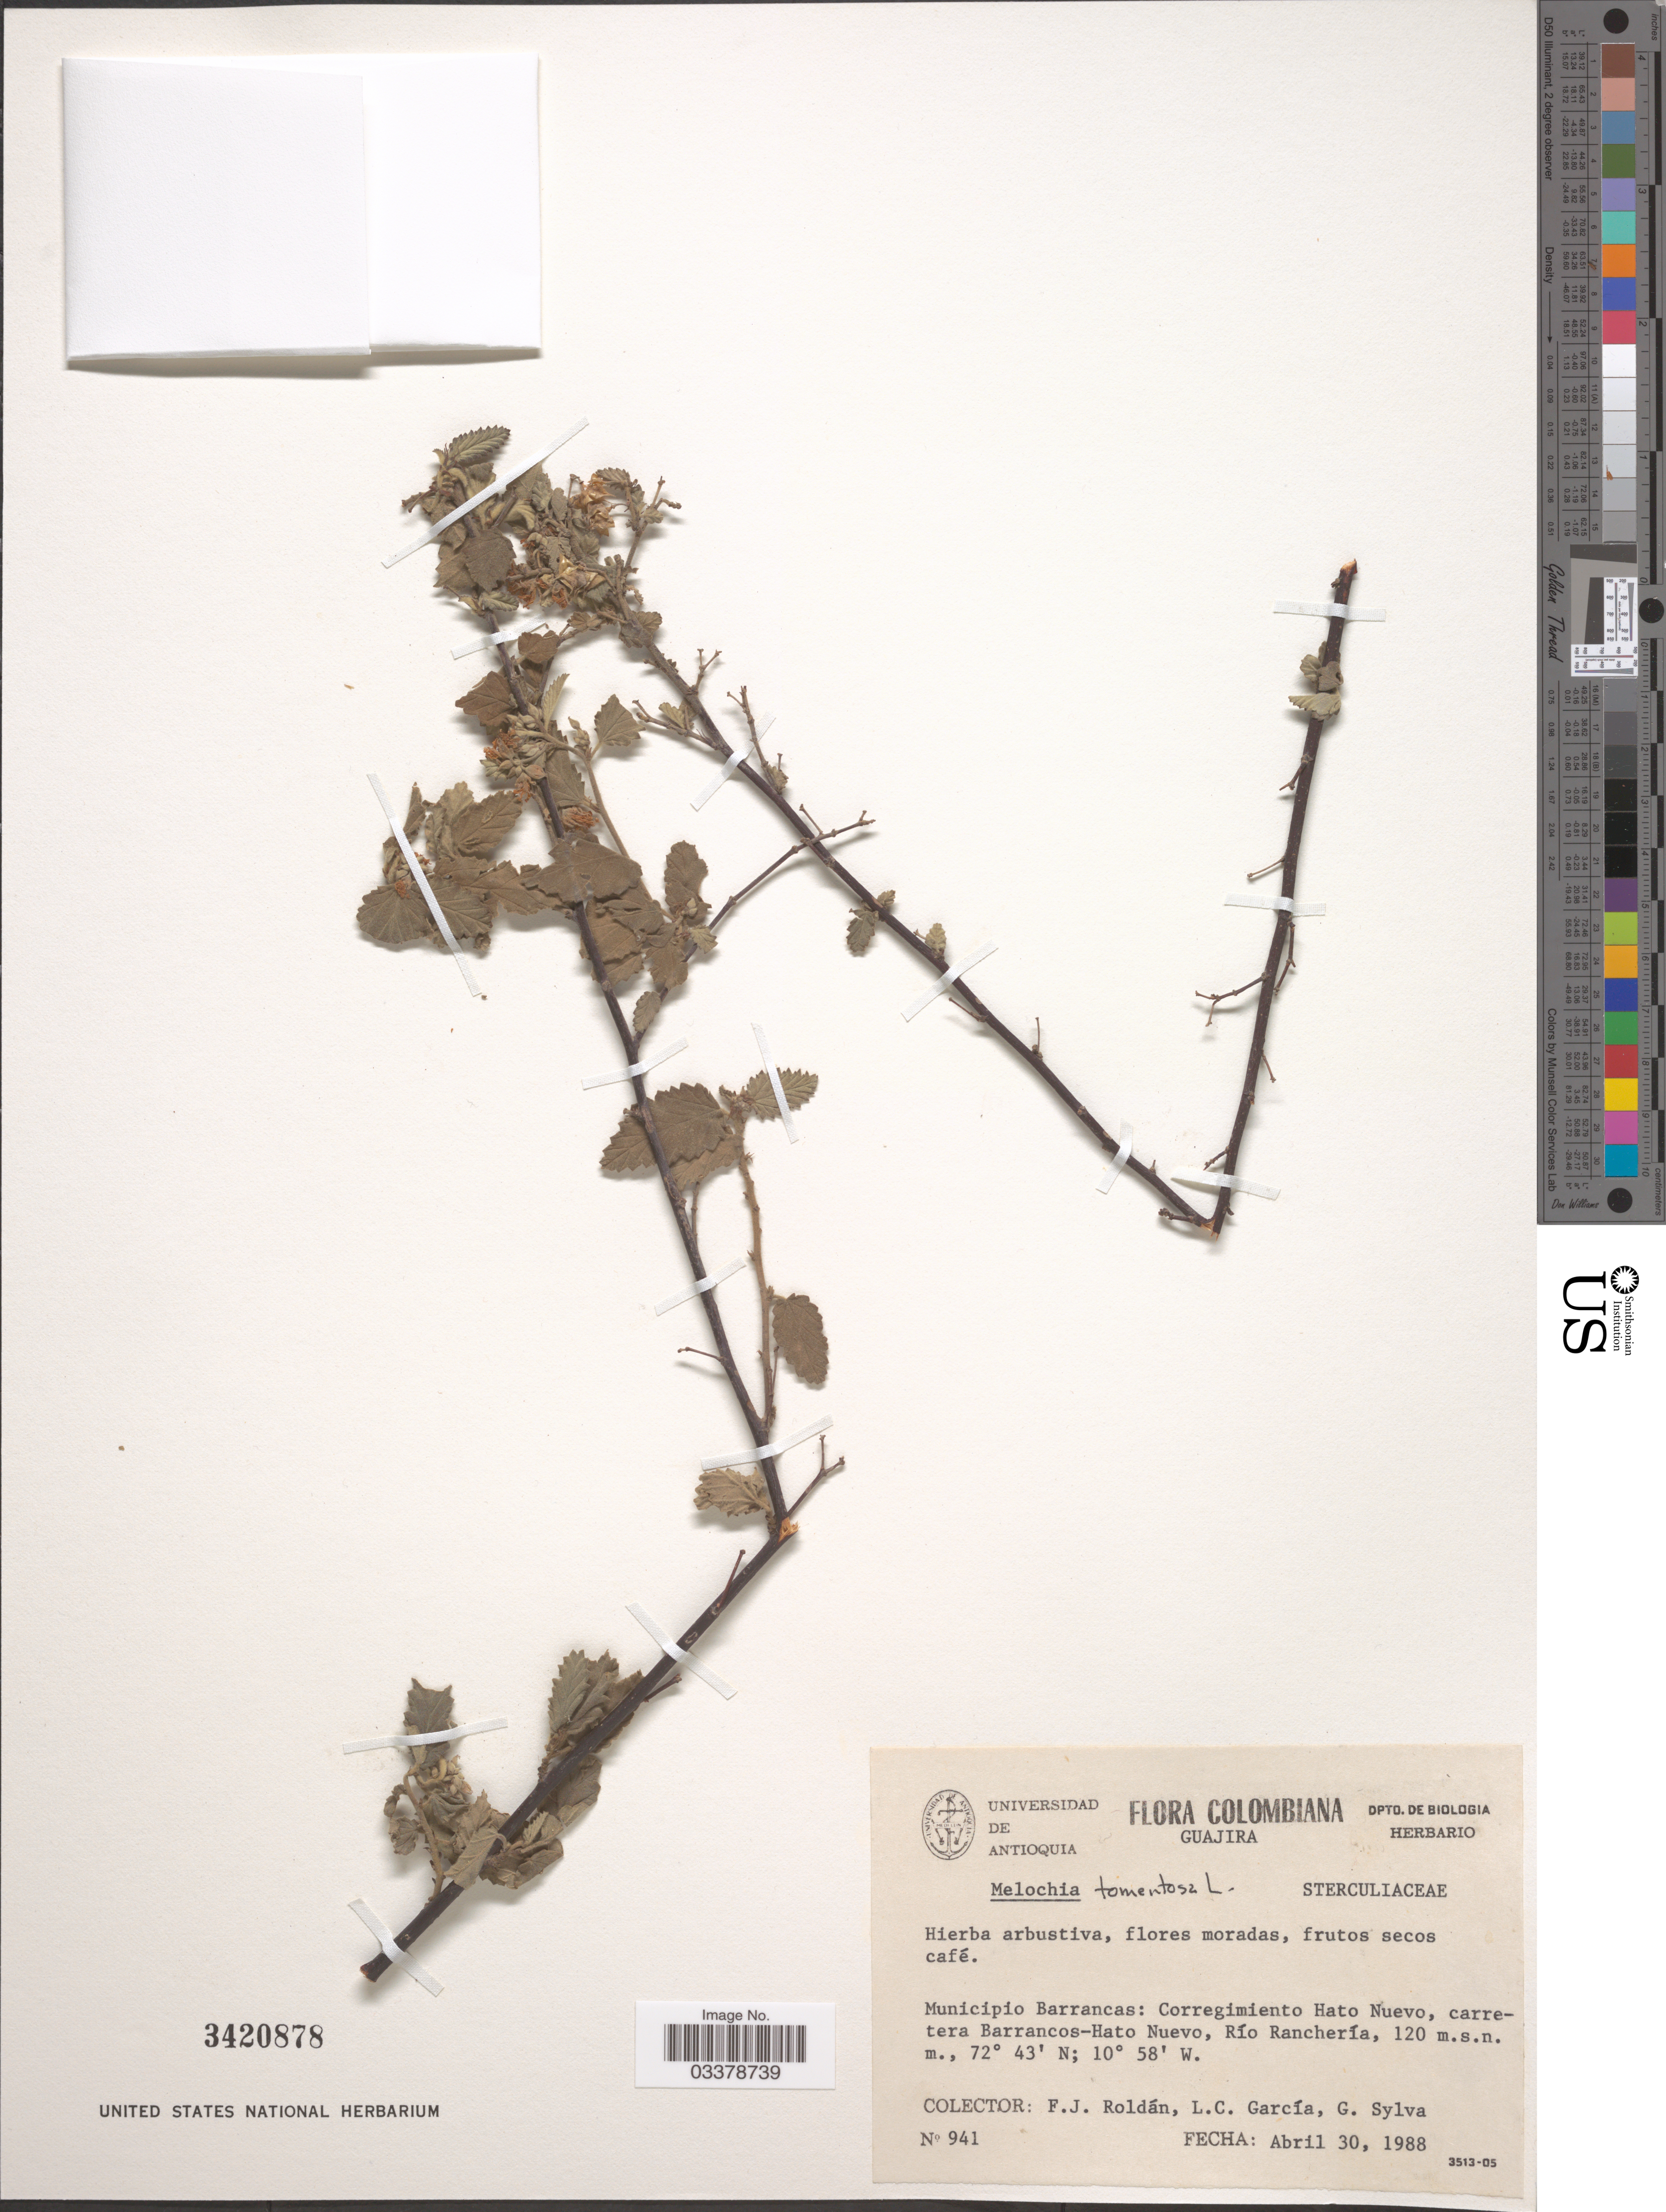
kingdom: Plantae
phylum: Tracheophyta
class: Magnoliopsida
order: Malvales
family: Malvaceae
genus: Melochia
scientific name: Melochia tomentosa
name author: L.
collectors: F. J. Roldán, L. C. Garcia & G. Sylva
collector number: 941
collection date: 1988-04-30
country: Colombia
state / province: La Guajira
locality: Guajira. Municipio Barrancas: Corregimiento Hato Nuevo, carretera Barrancos-Hato Nuevo, Río Ranchería.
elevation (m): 120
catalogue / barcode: US 3420878